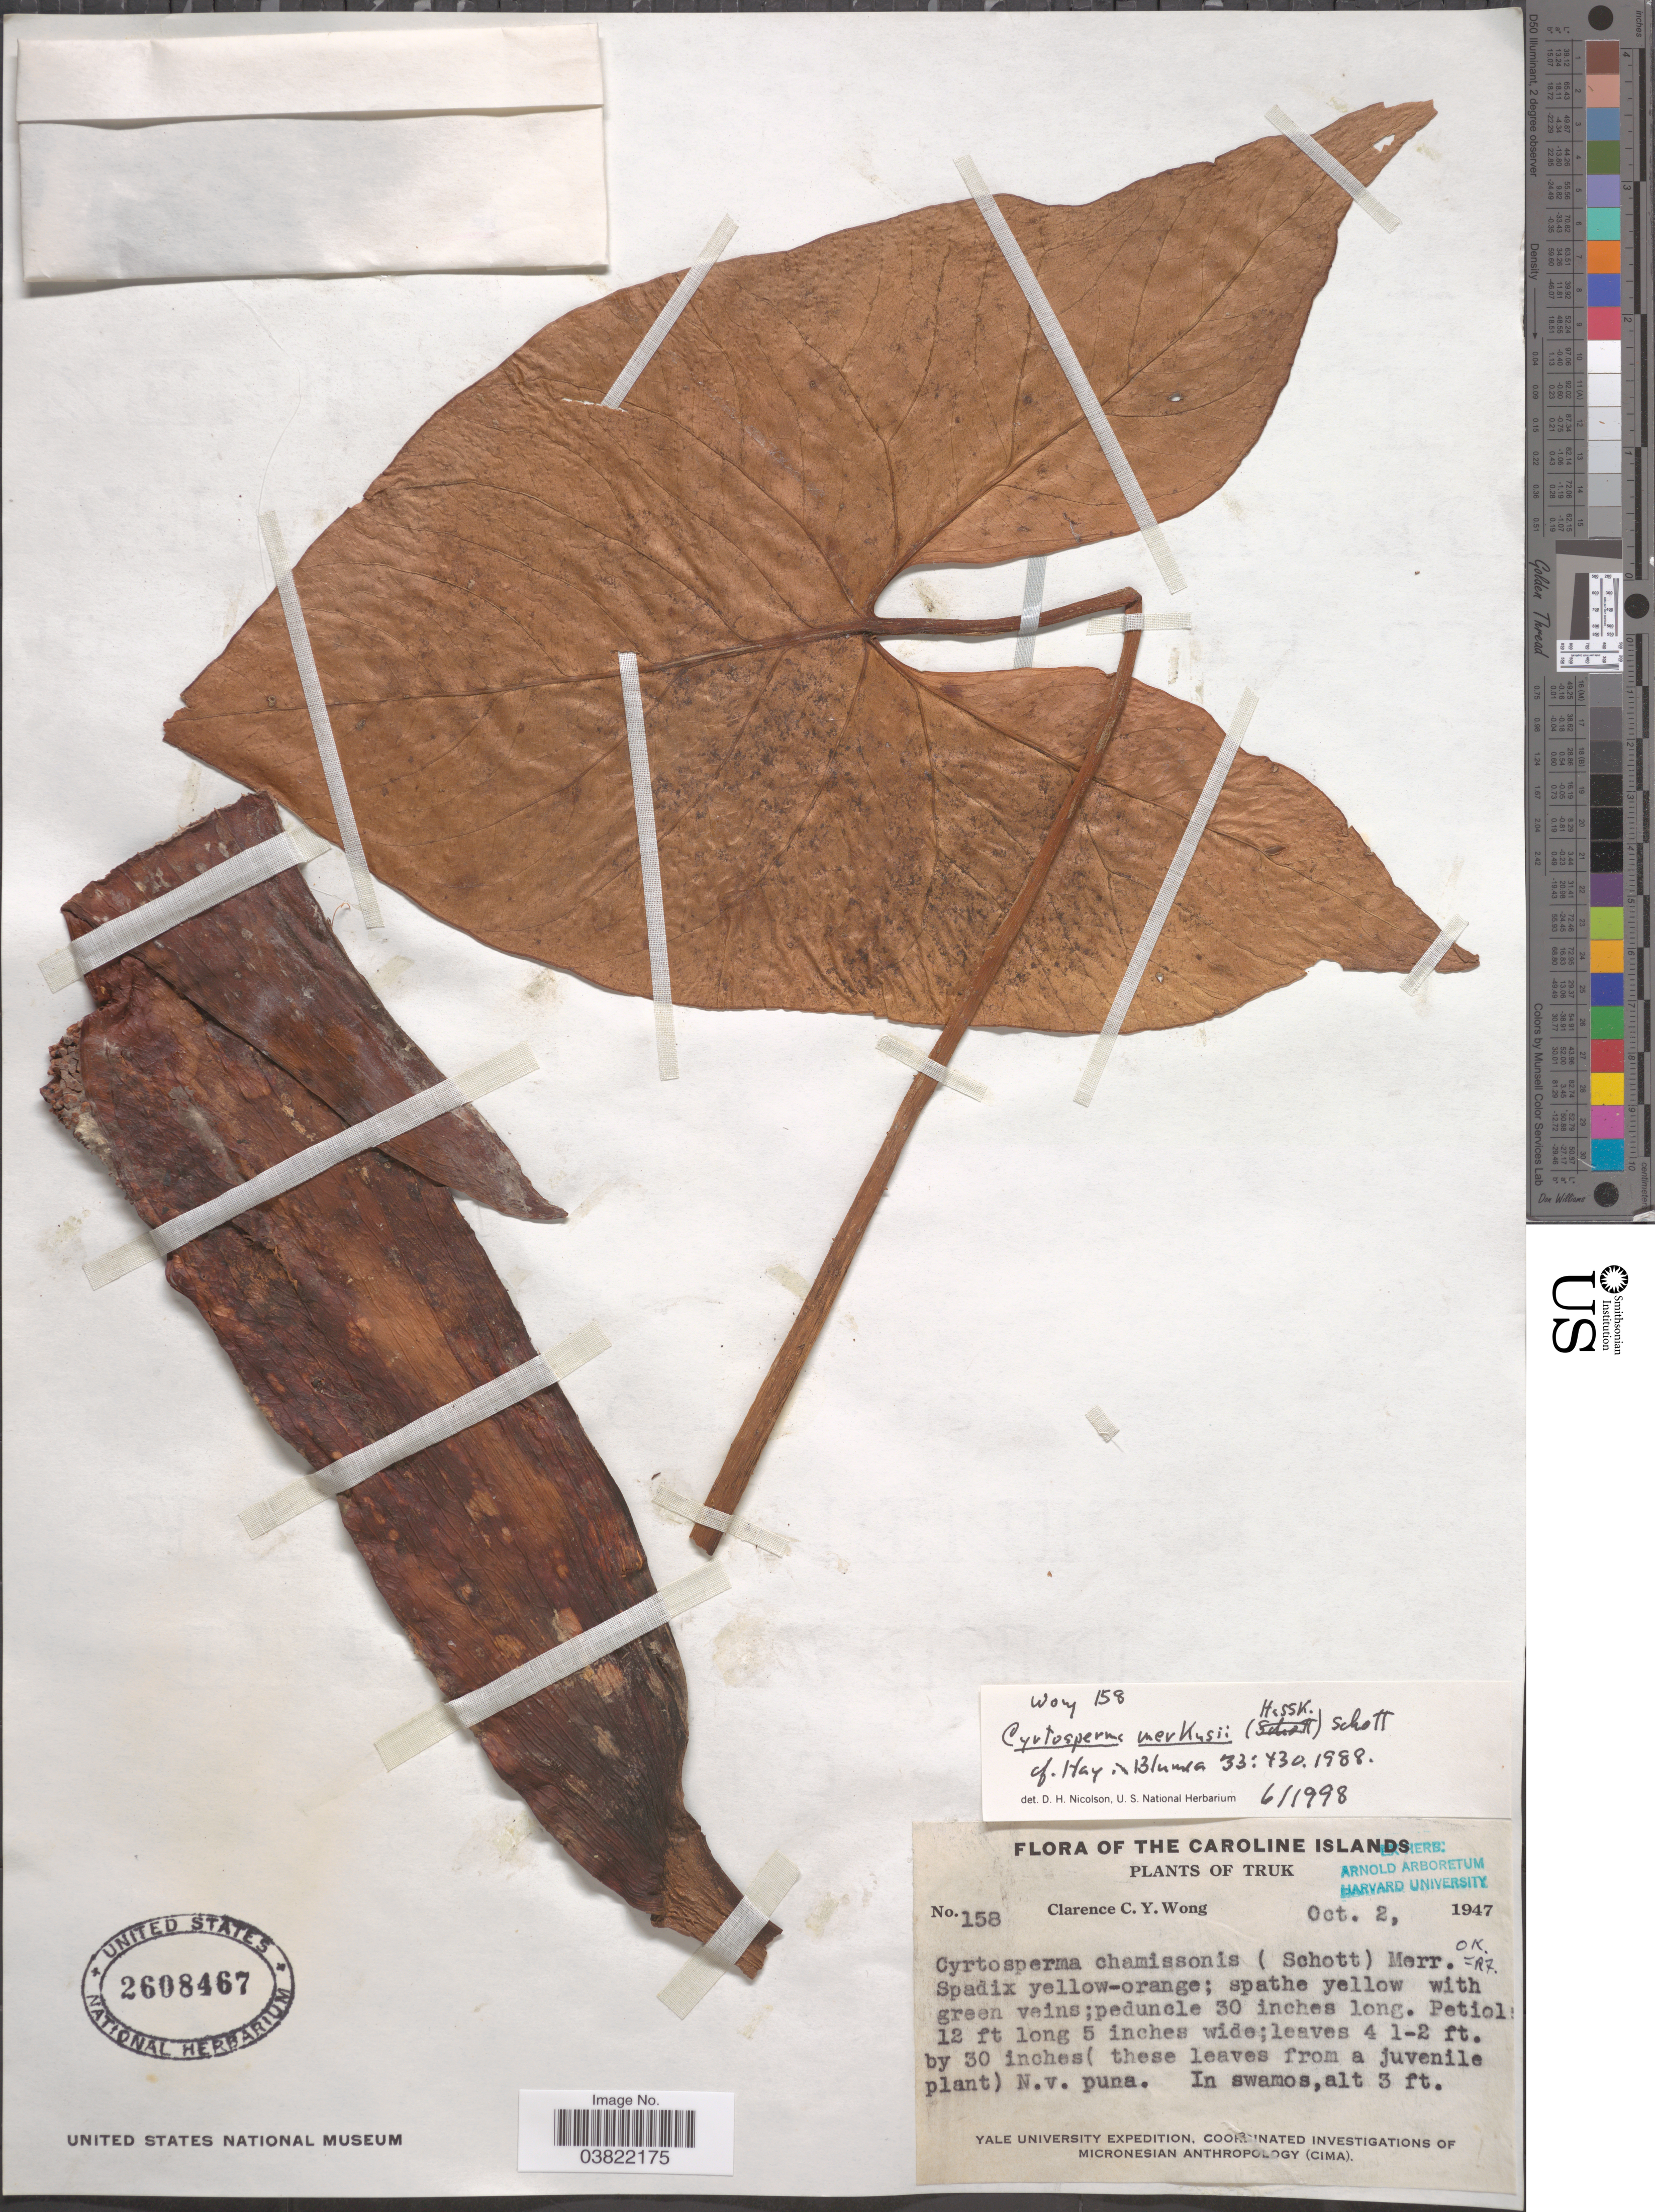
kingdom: Plantae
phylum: Tracheophyta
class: Liliopsida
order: Alismatales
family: Araceae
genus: Cyrtosperma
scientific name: Cyrtosperma merkusii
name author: (Hassk.) Schott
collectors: C. Y. C. Wong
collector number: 158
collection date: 1947-10-02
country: Micronesia, Federated States of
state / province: Truk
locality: The Caroline Islands.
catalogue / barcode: US 2608467